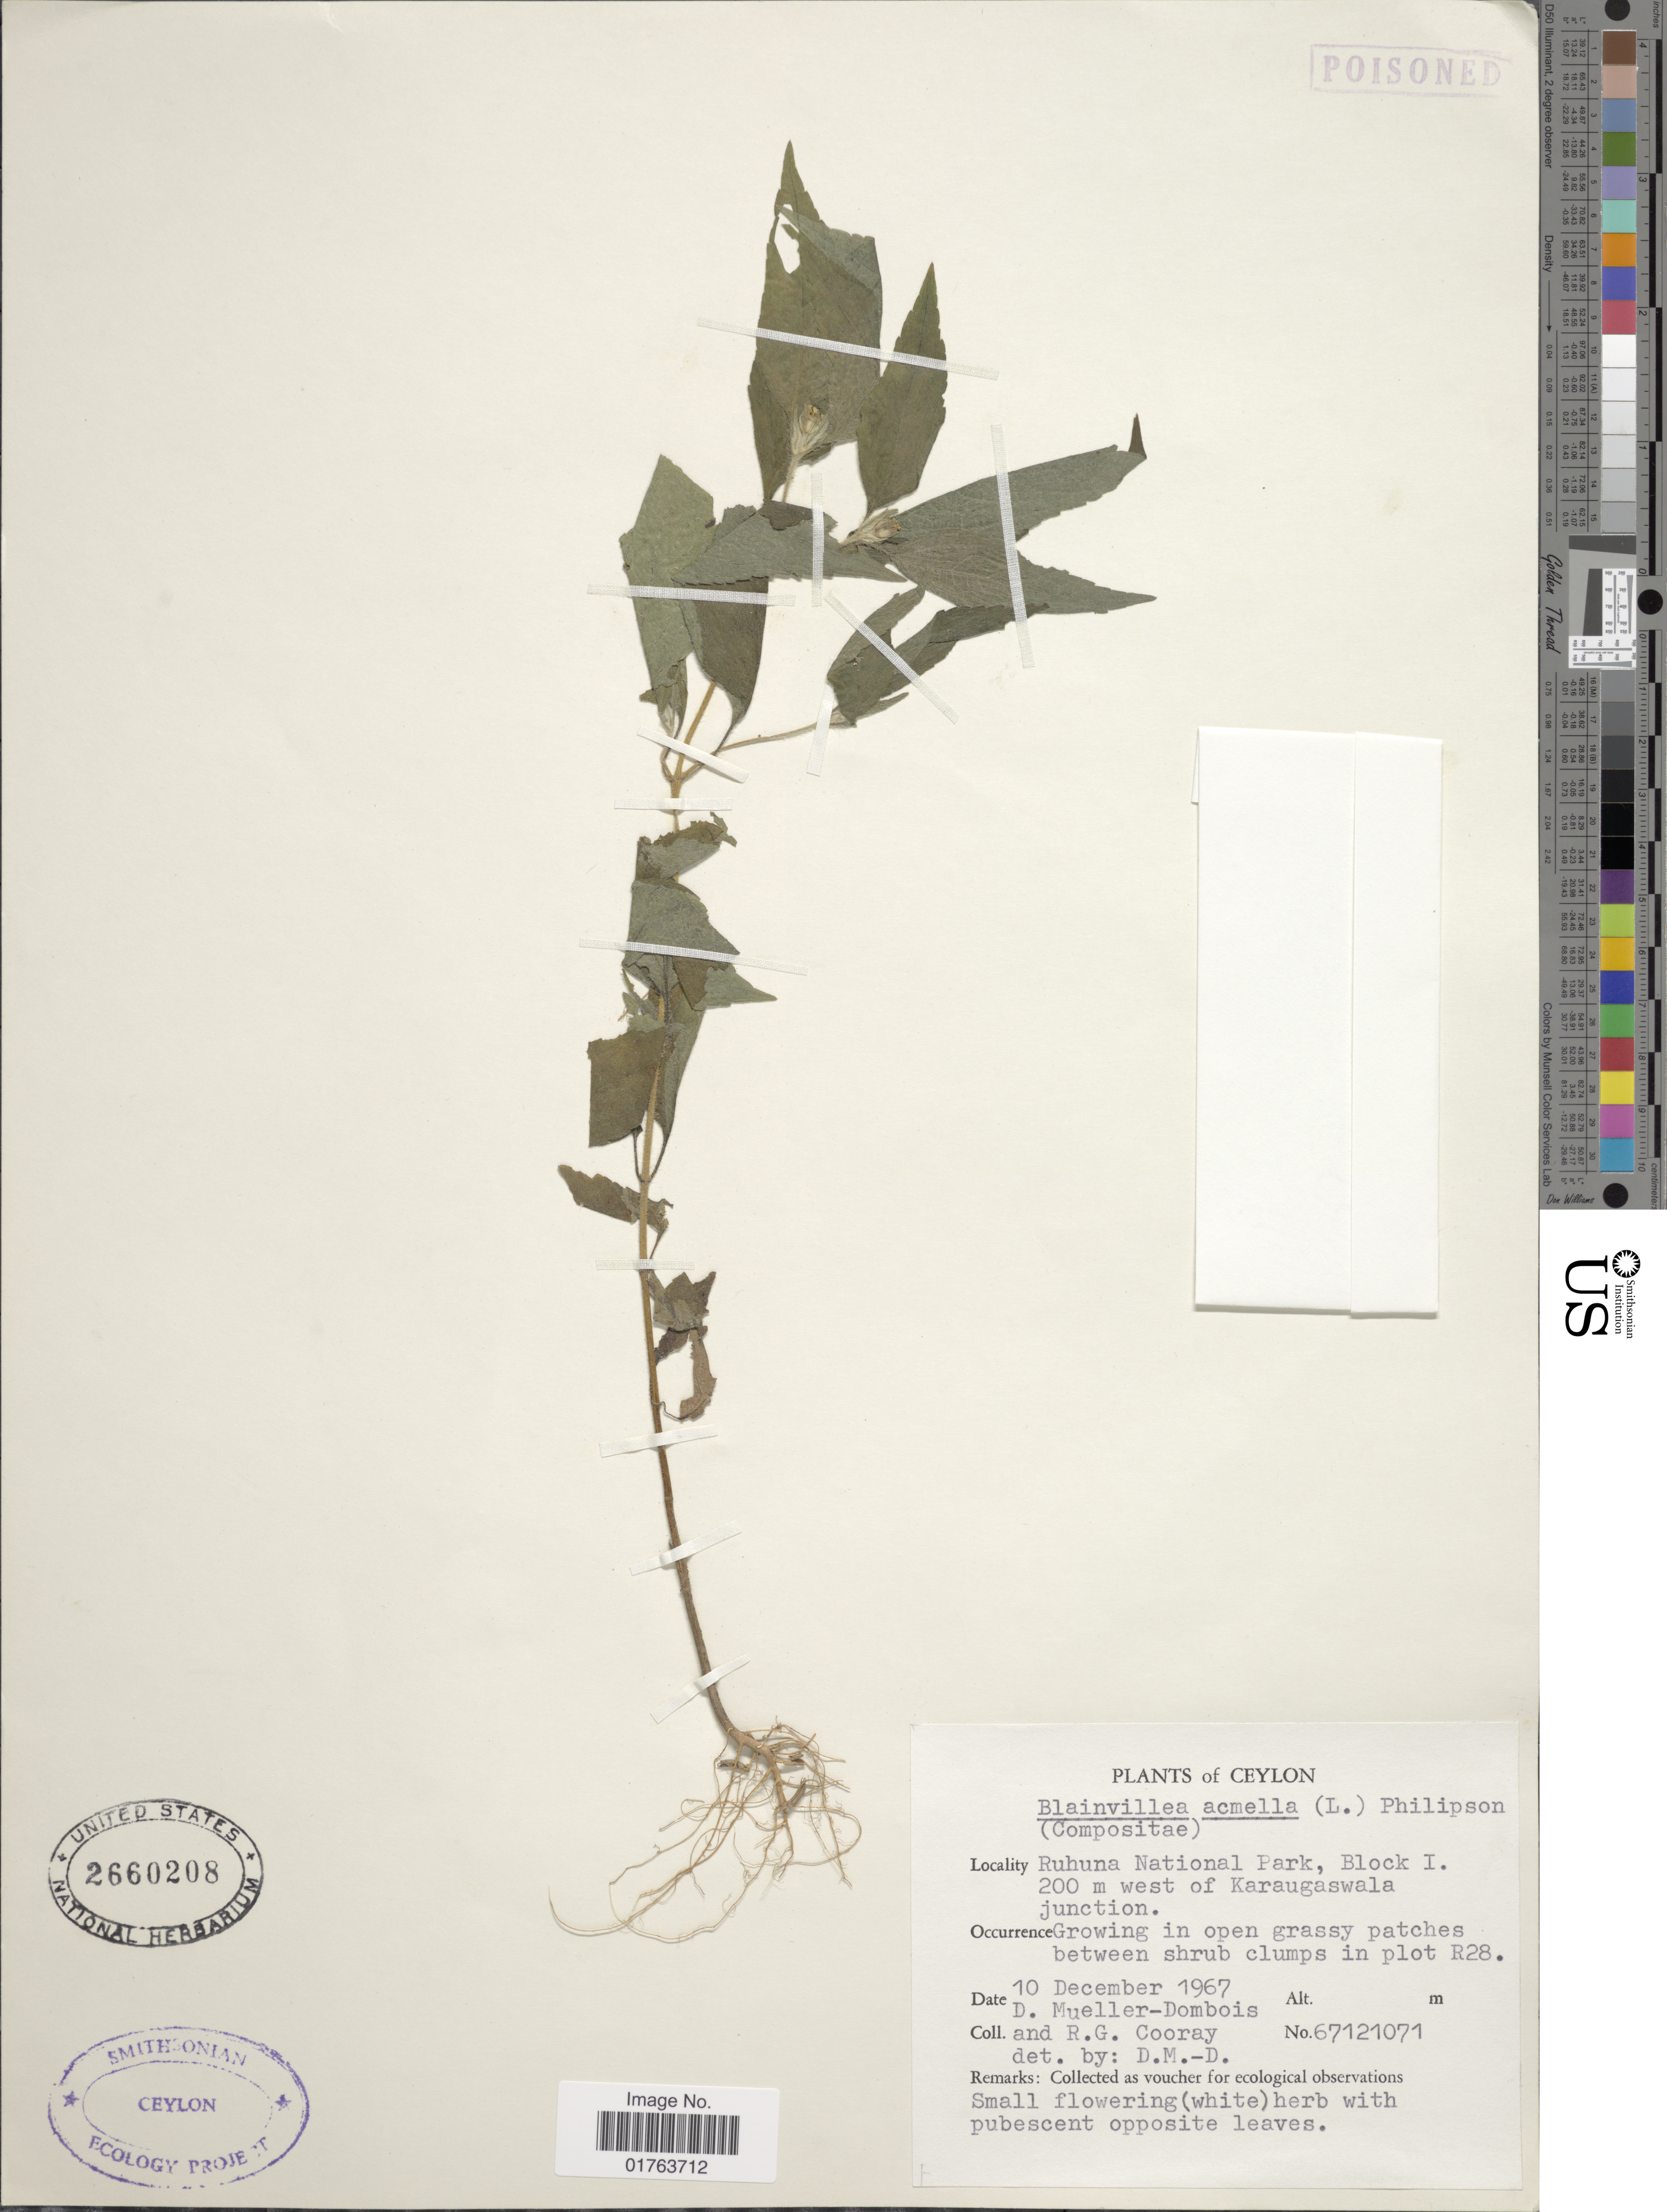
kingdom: Plantae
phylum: Tracheophyta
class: Magnoliopsida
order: Asterales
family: Asteraceae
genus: Blainvillea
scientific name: Blainvillea acmella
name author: (L.) Philipson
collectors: D. Mueller-Dombois & R. Cooray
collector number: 67121071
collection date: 1967-12-10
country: Sri Lanka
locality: Ceylon, RuhunaNational park, Block I, 200 m west of Karaugaswala junction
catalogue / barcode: US 2660208